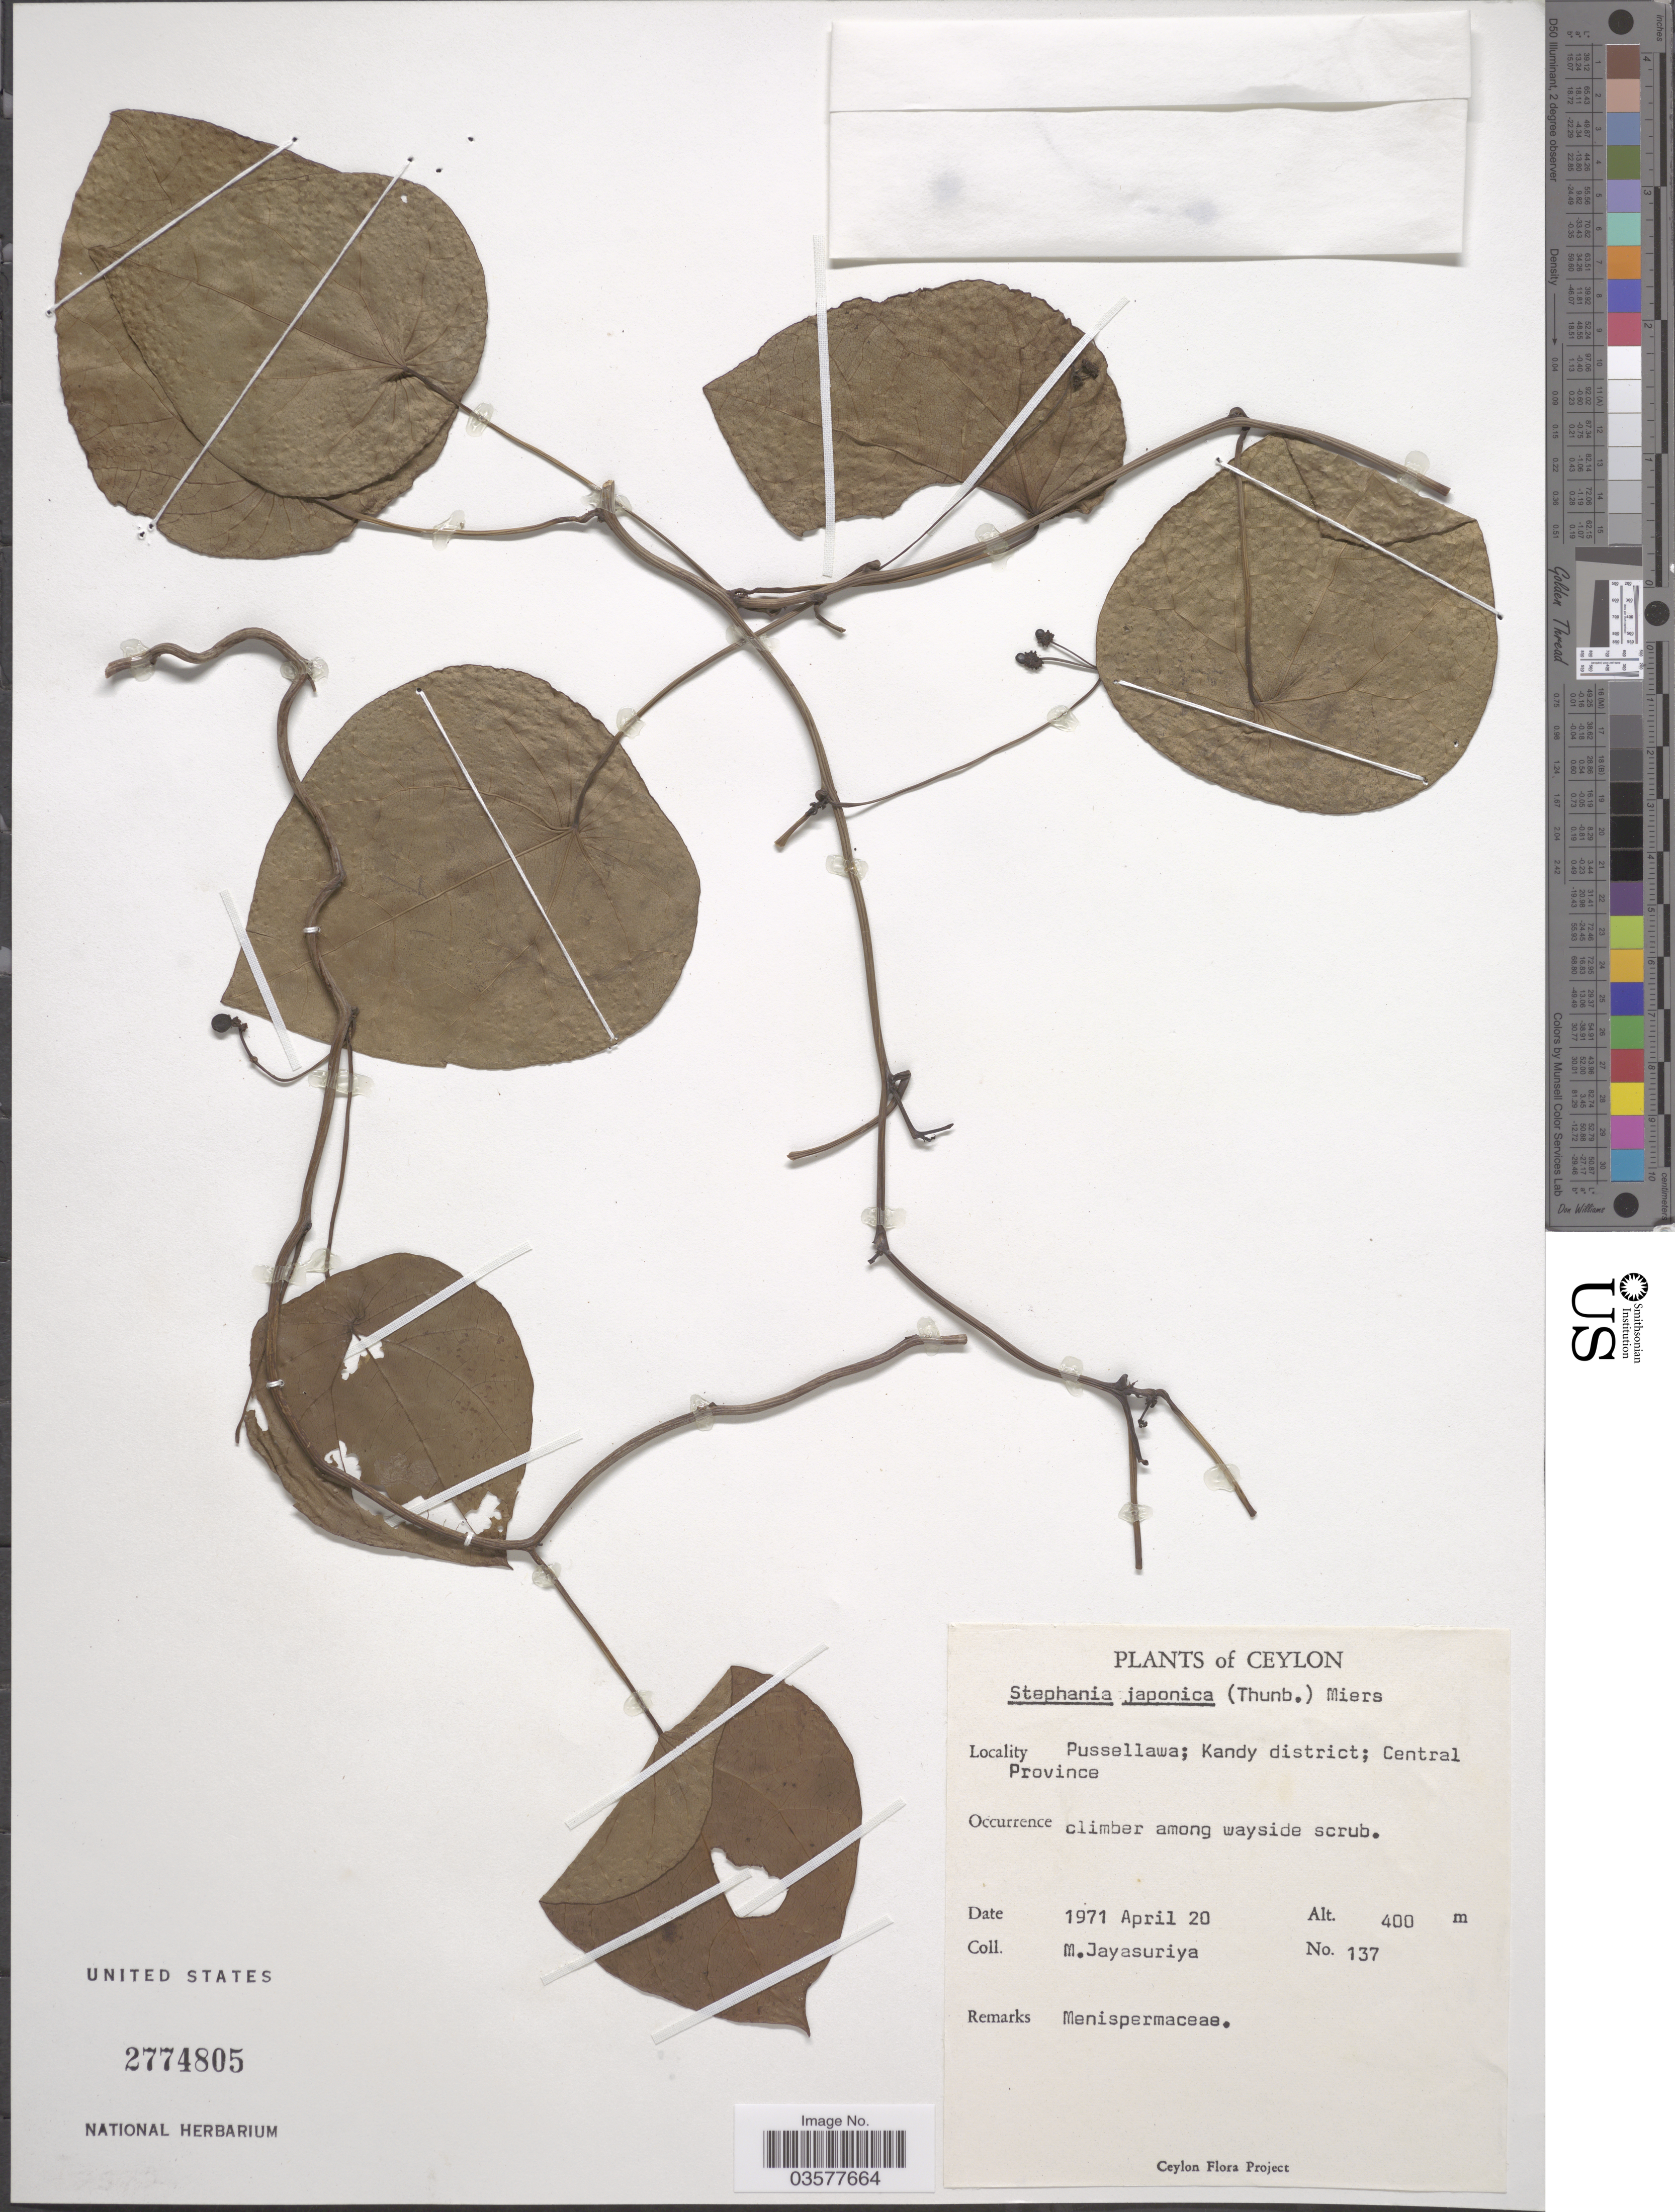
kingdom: Plantae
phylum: Tracheophyta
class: Magnoliopsida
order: Ranunculales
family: Menispermaceae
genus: Stephania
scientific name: Stephania japonica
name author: (Thunb.) Miers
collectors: M. Jayasuriya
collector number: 137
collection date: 1971-04-20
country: Sri Lanka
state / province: Central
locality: Ceylon. Pussellawa; Kandy district.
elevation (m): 400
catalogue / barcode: US 2774805